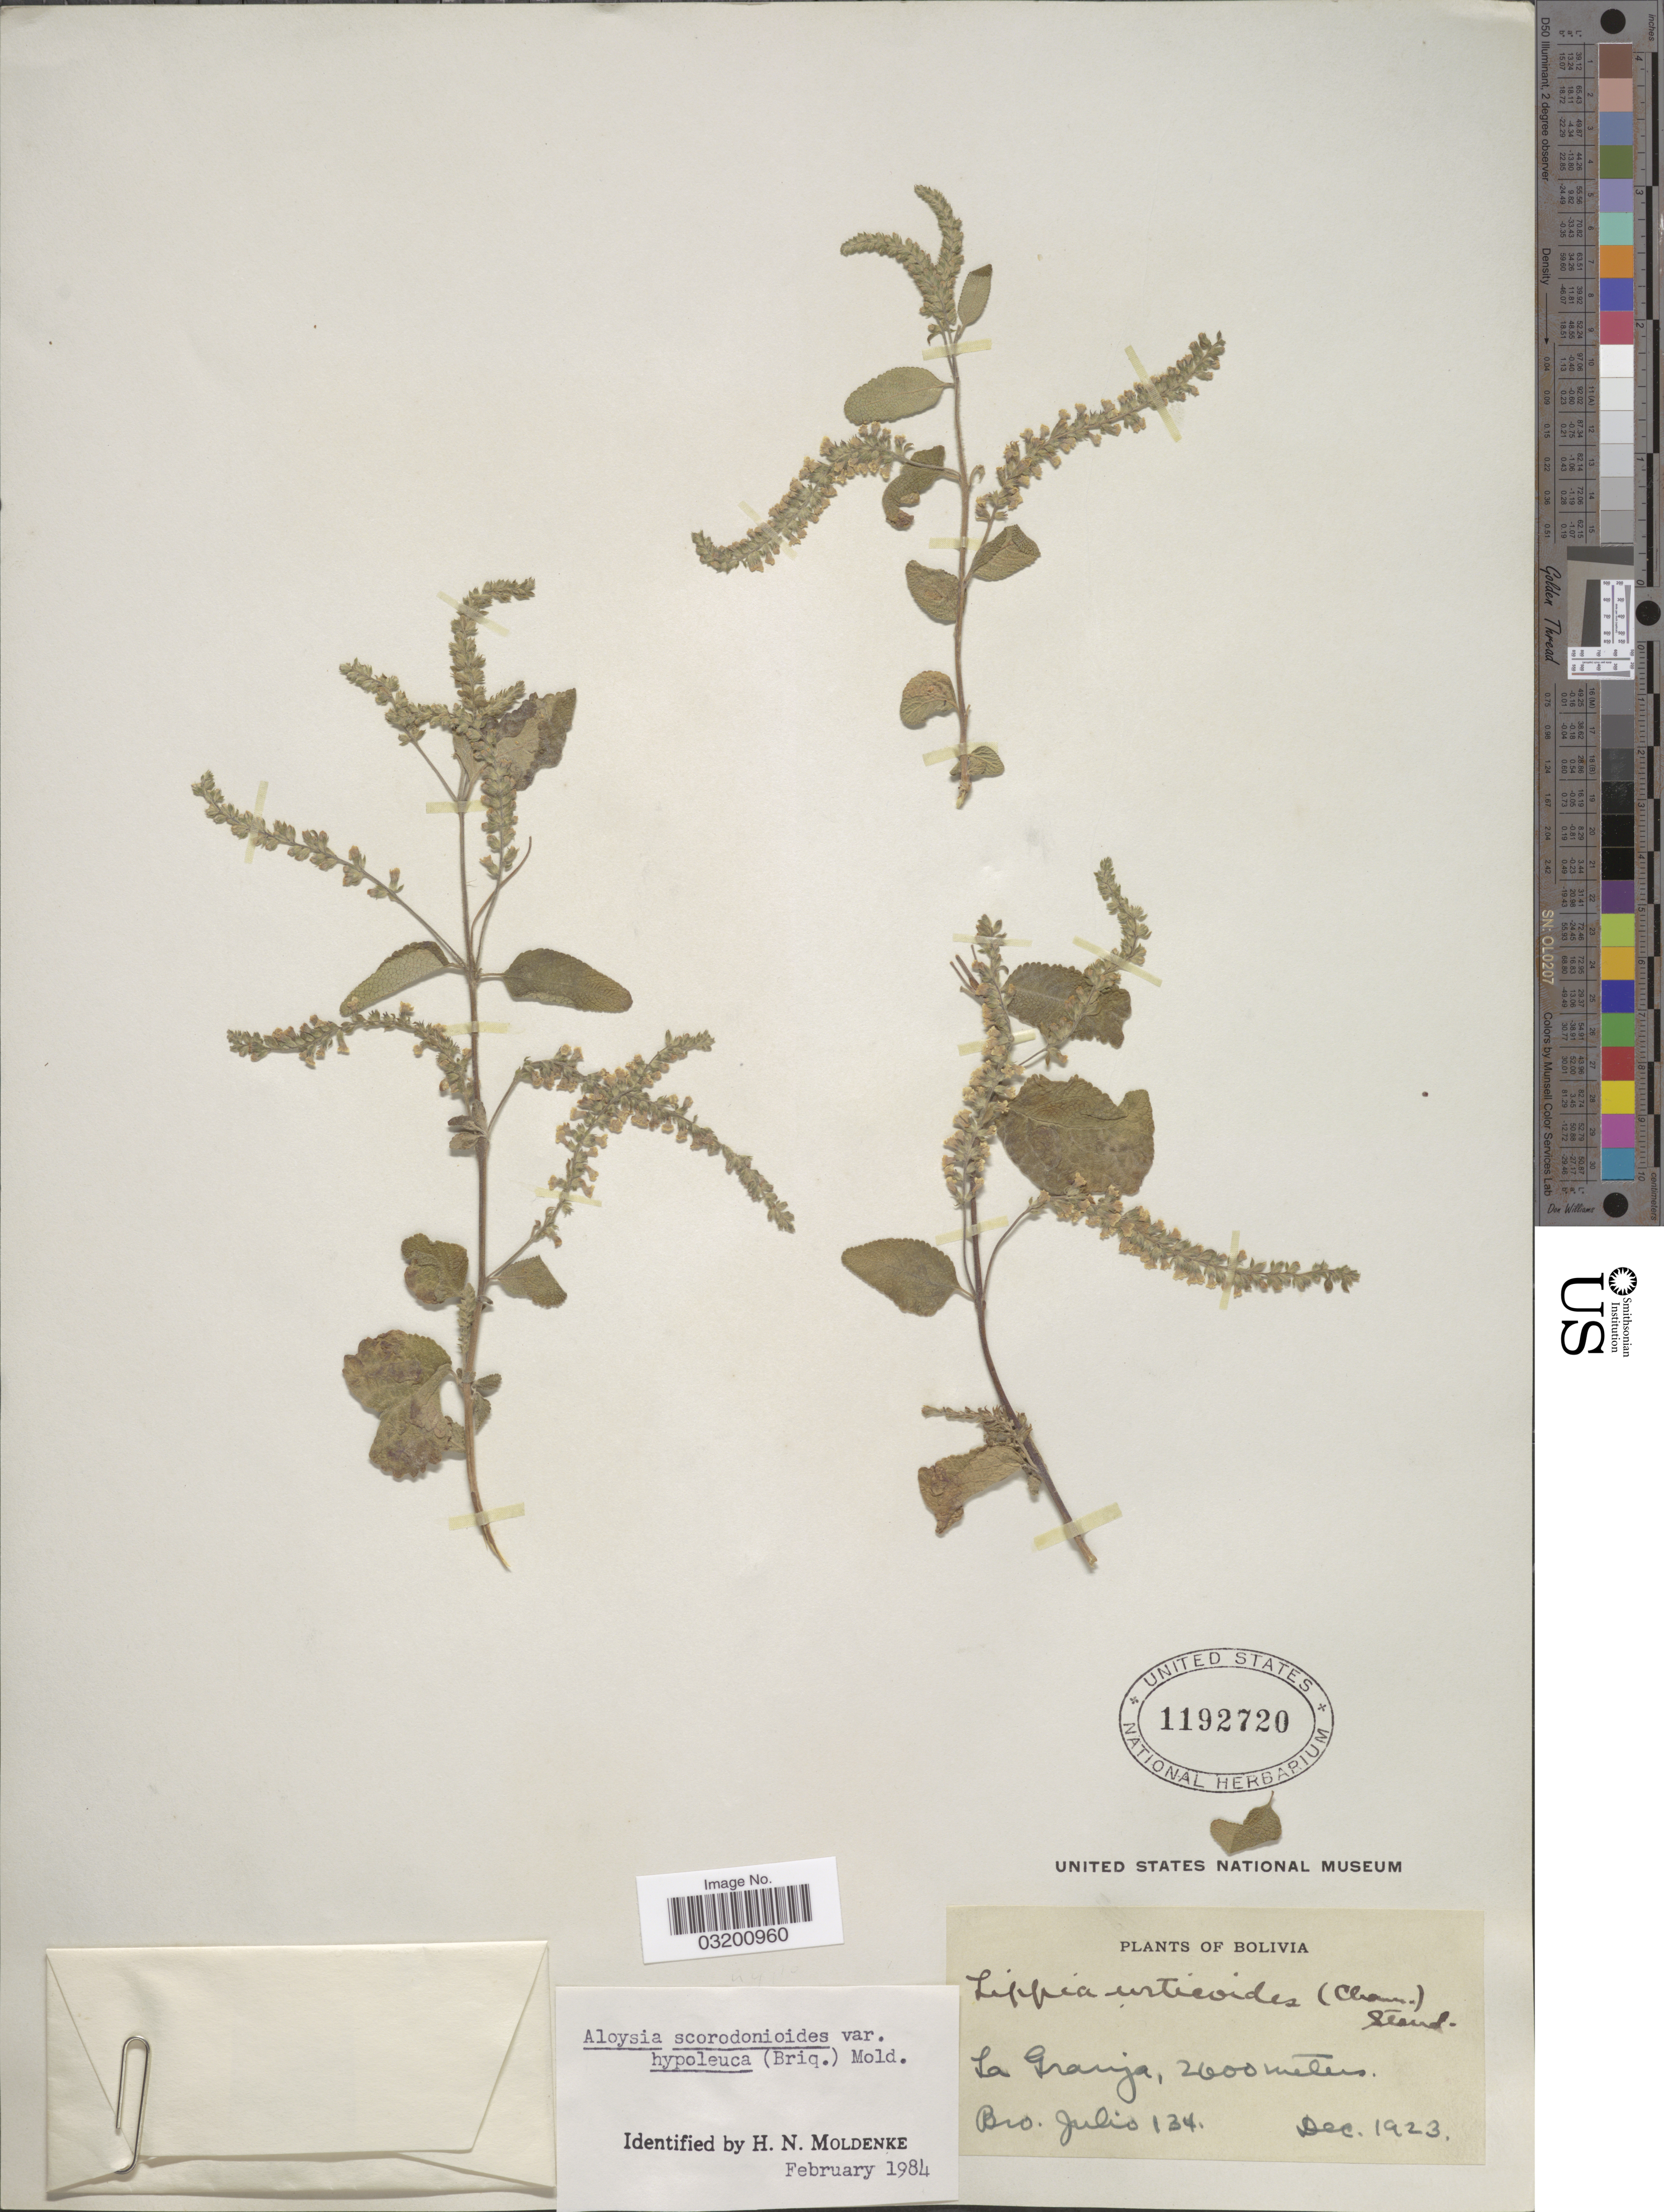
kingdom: Plantae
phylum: Tracheophyta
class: Magnoliopsida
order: Lamiales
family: Verbenaceae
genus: Aloysia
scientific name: Aloysia scorodonioides var. hypoleuca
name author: (Briq.) Moldenke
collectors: Bro. Julio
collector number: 134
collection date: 1923-12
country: Bolivia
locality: La Granja.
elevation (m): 2600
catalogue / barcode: US 1192720